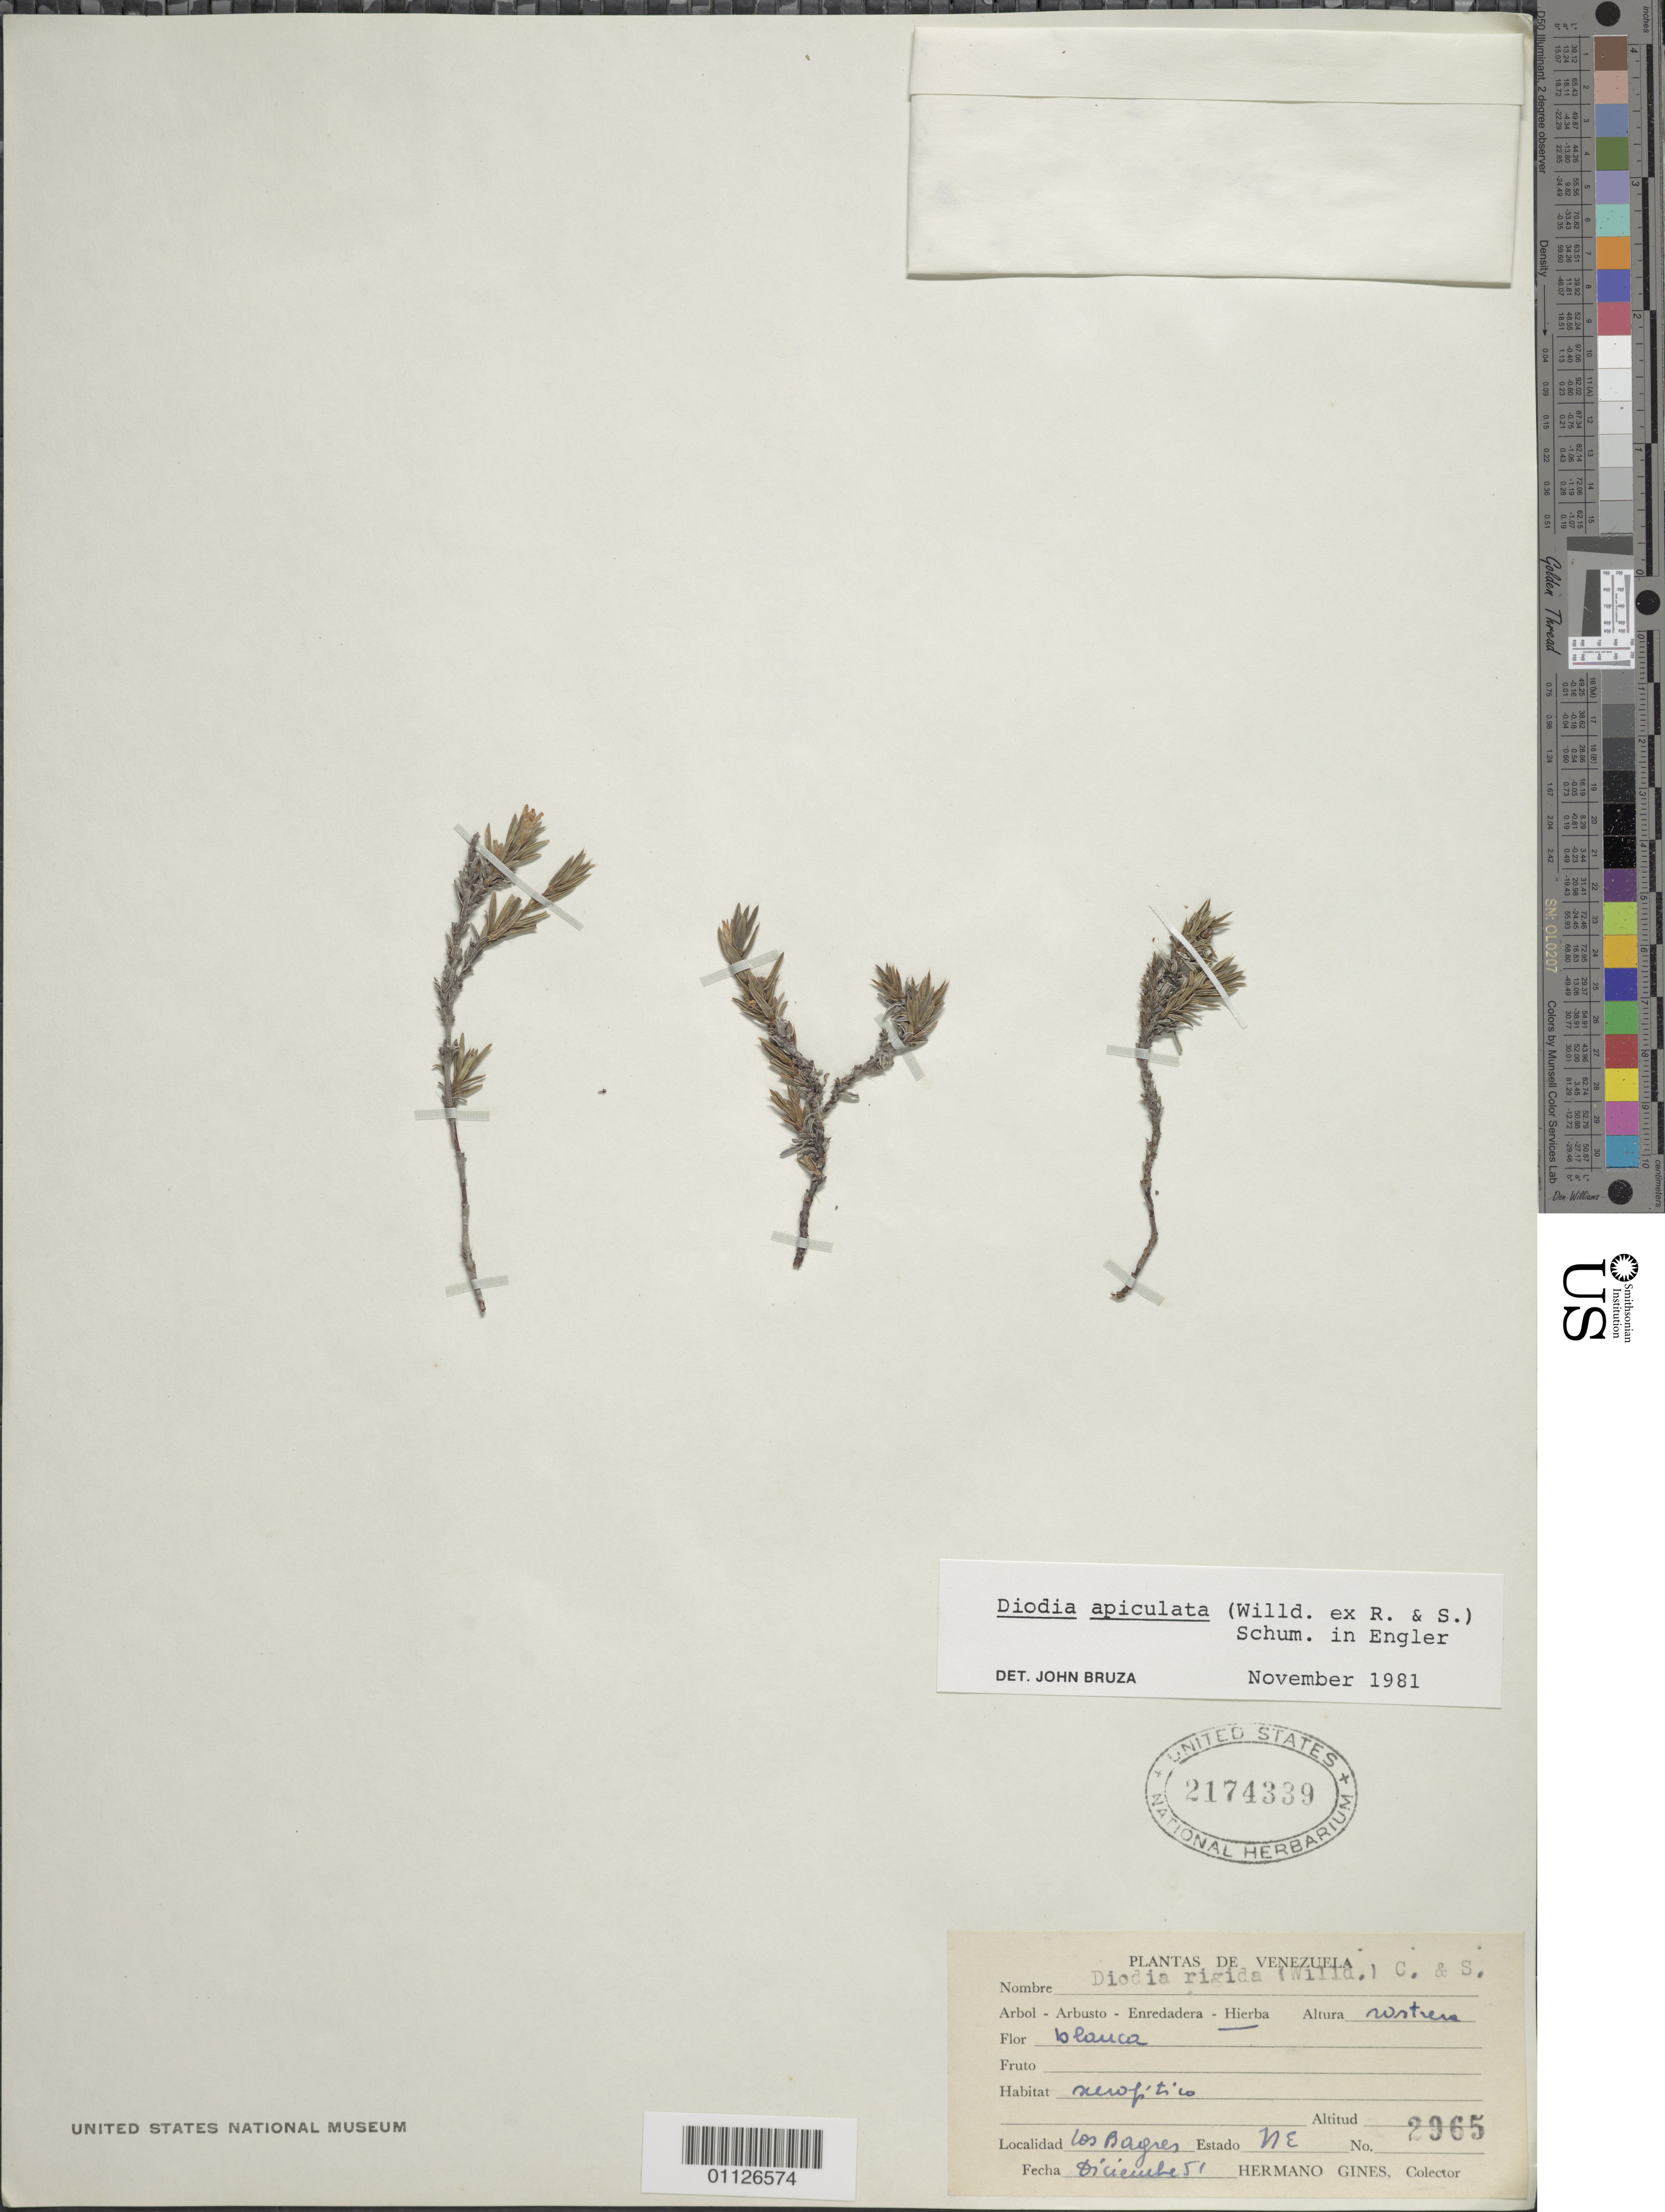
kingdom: Plantae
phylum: Tracheophyta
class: Magnoliopsida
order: Gentianales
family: Rubiaceae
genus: Diodia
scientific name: Diodia apiculata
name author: (Willd. ex Roem. & Schult.) K. Schum.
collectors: Bro. Gines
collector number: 2965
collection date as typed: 01 Dec 1951 to 31 Dec 1951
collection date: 1951-12-01/1951-12-31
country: Venezuela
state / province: Nueva Esparta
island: Margarita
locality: Los Bagres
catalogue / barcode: US 2174339